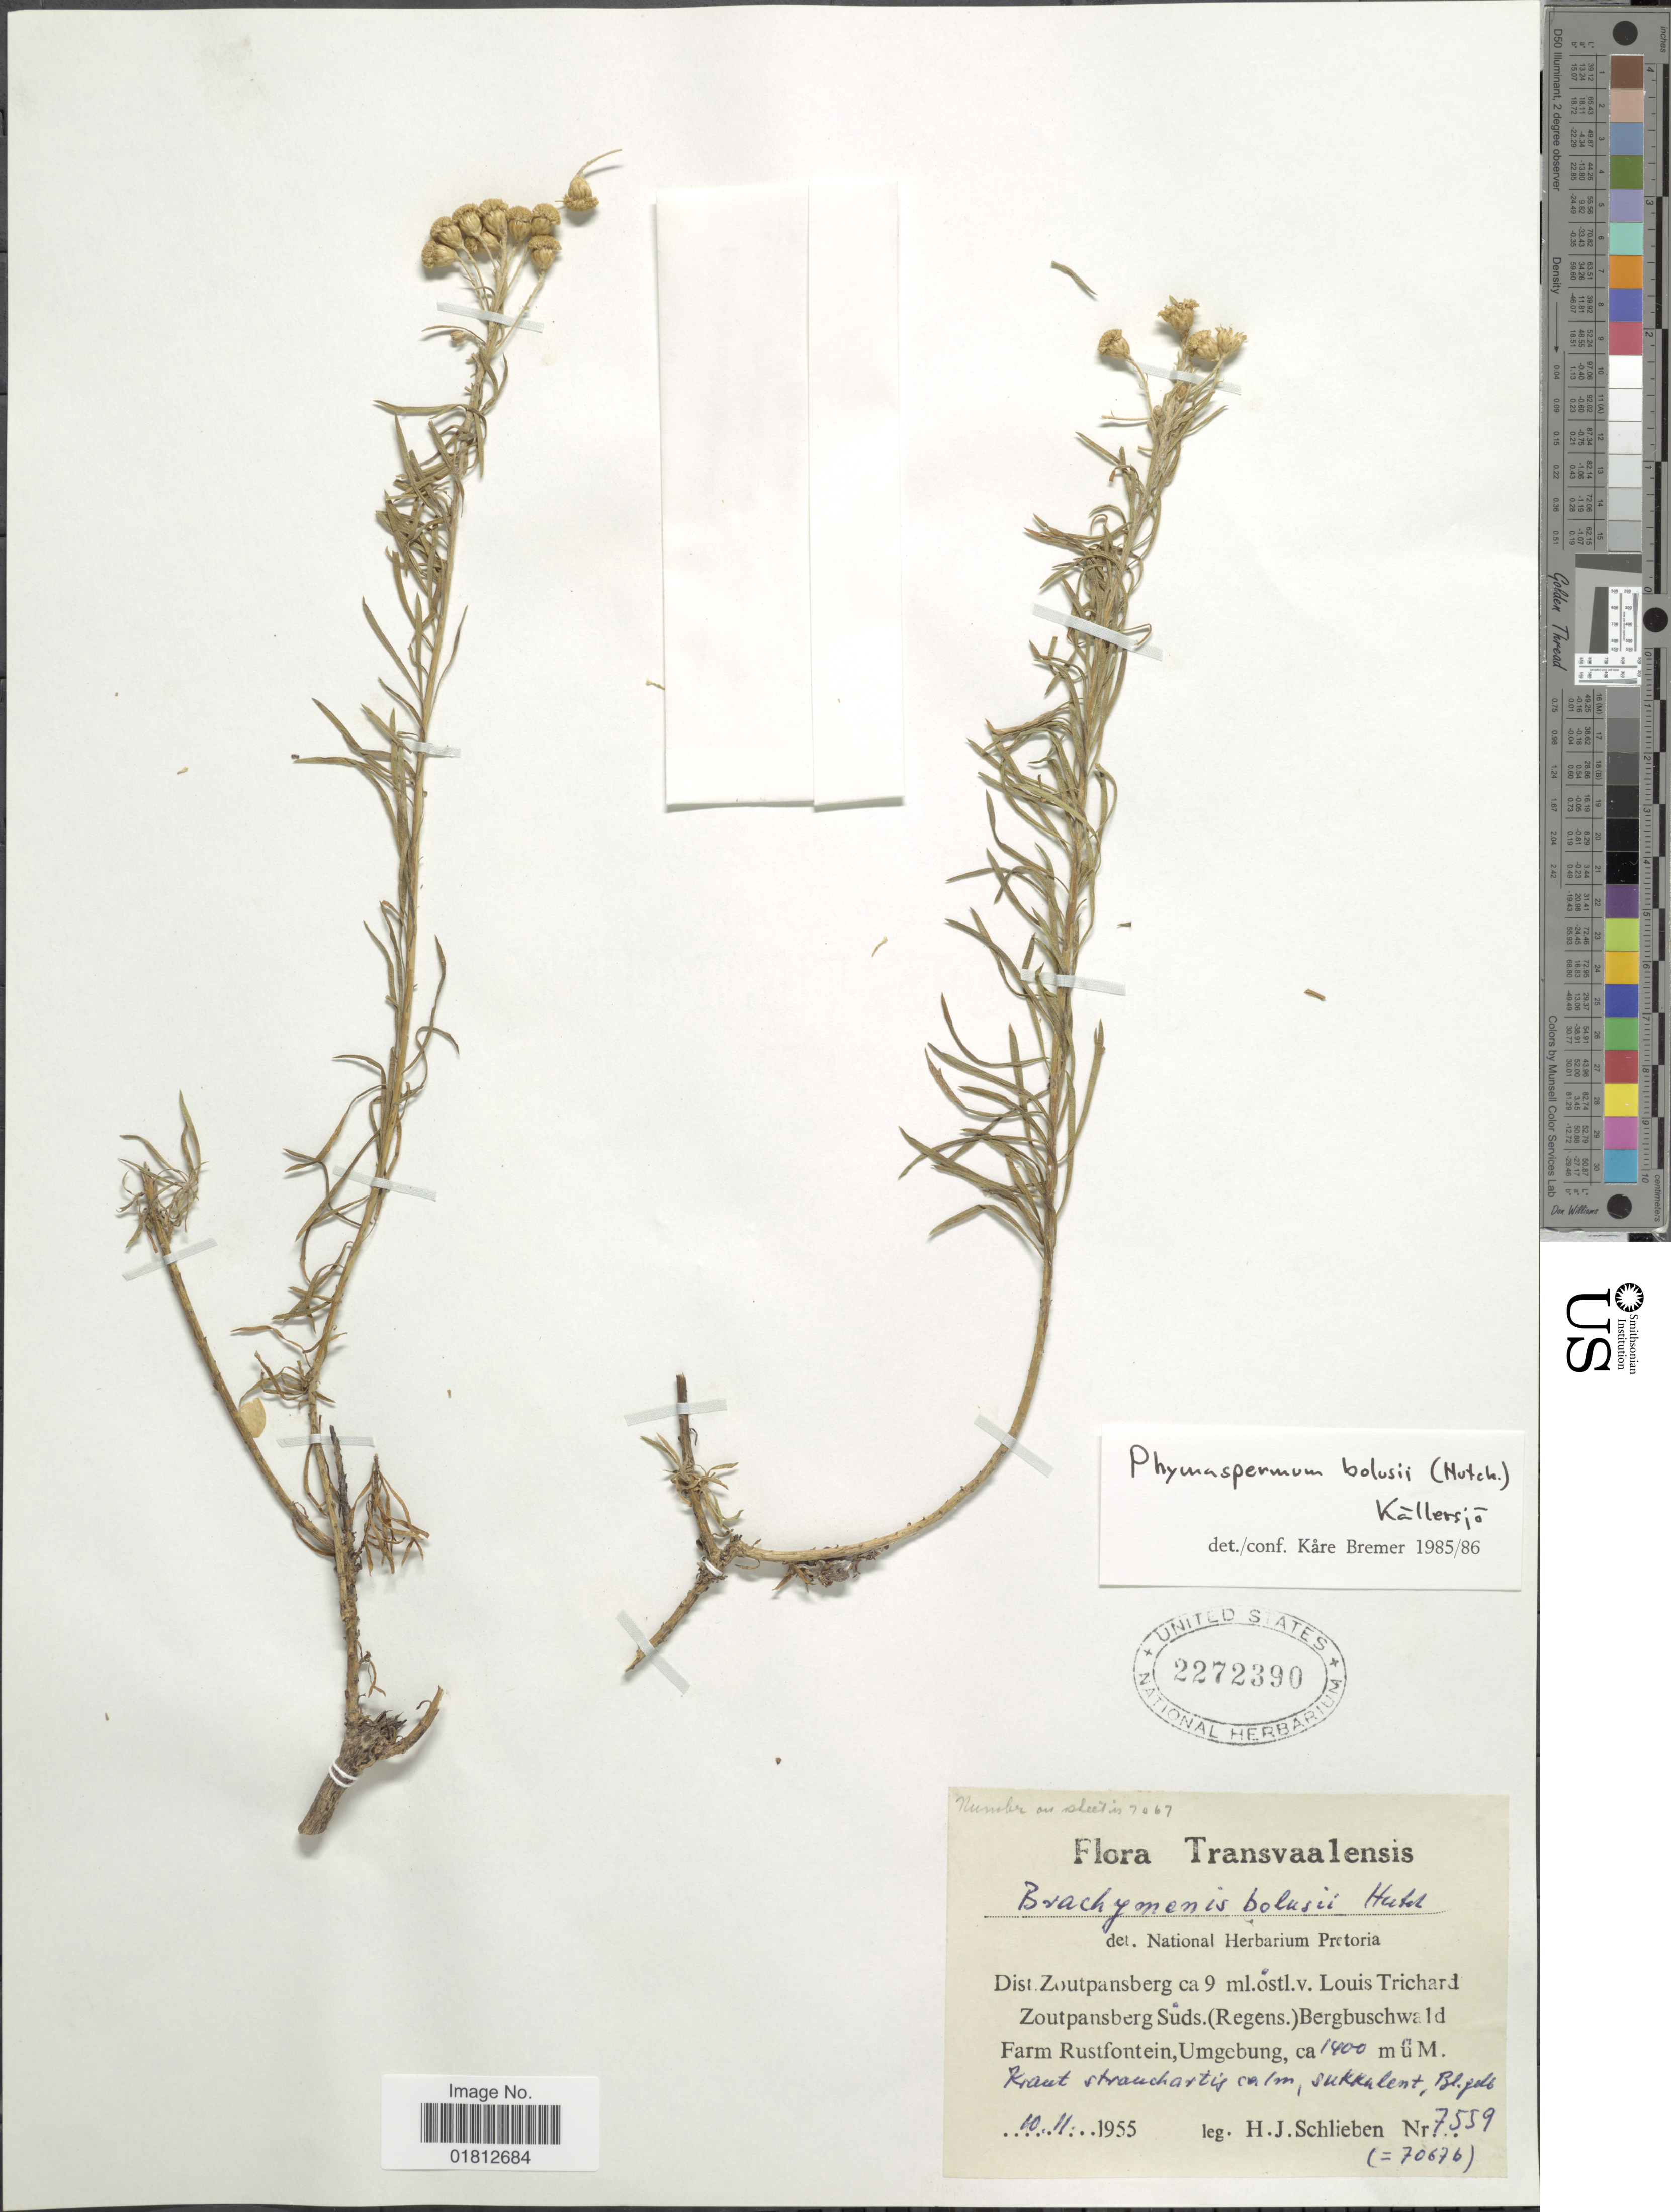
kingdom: Plantae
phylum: Tracheophyta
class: Magnoliopsida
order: Asterales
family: Asteraceae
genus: Phymaspermum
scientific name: Phymaspermum bolusii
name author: (Hutch.) Källersjö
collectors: H. J. Schlieben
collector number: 7559/70676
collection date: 1955-11-10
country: South Africa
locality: Transvaalensis, Dist. Zoutpansberg ca 9 ml. ostl. v. Louis Trichard, Zoutpansberg Suds. (Regens), Bergbuschwald Farm Rustfontein, Umgebung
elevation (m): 1400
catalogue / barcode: US 2272390